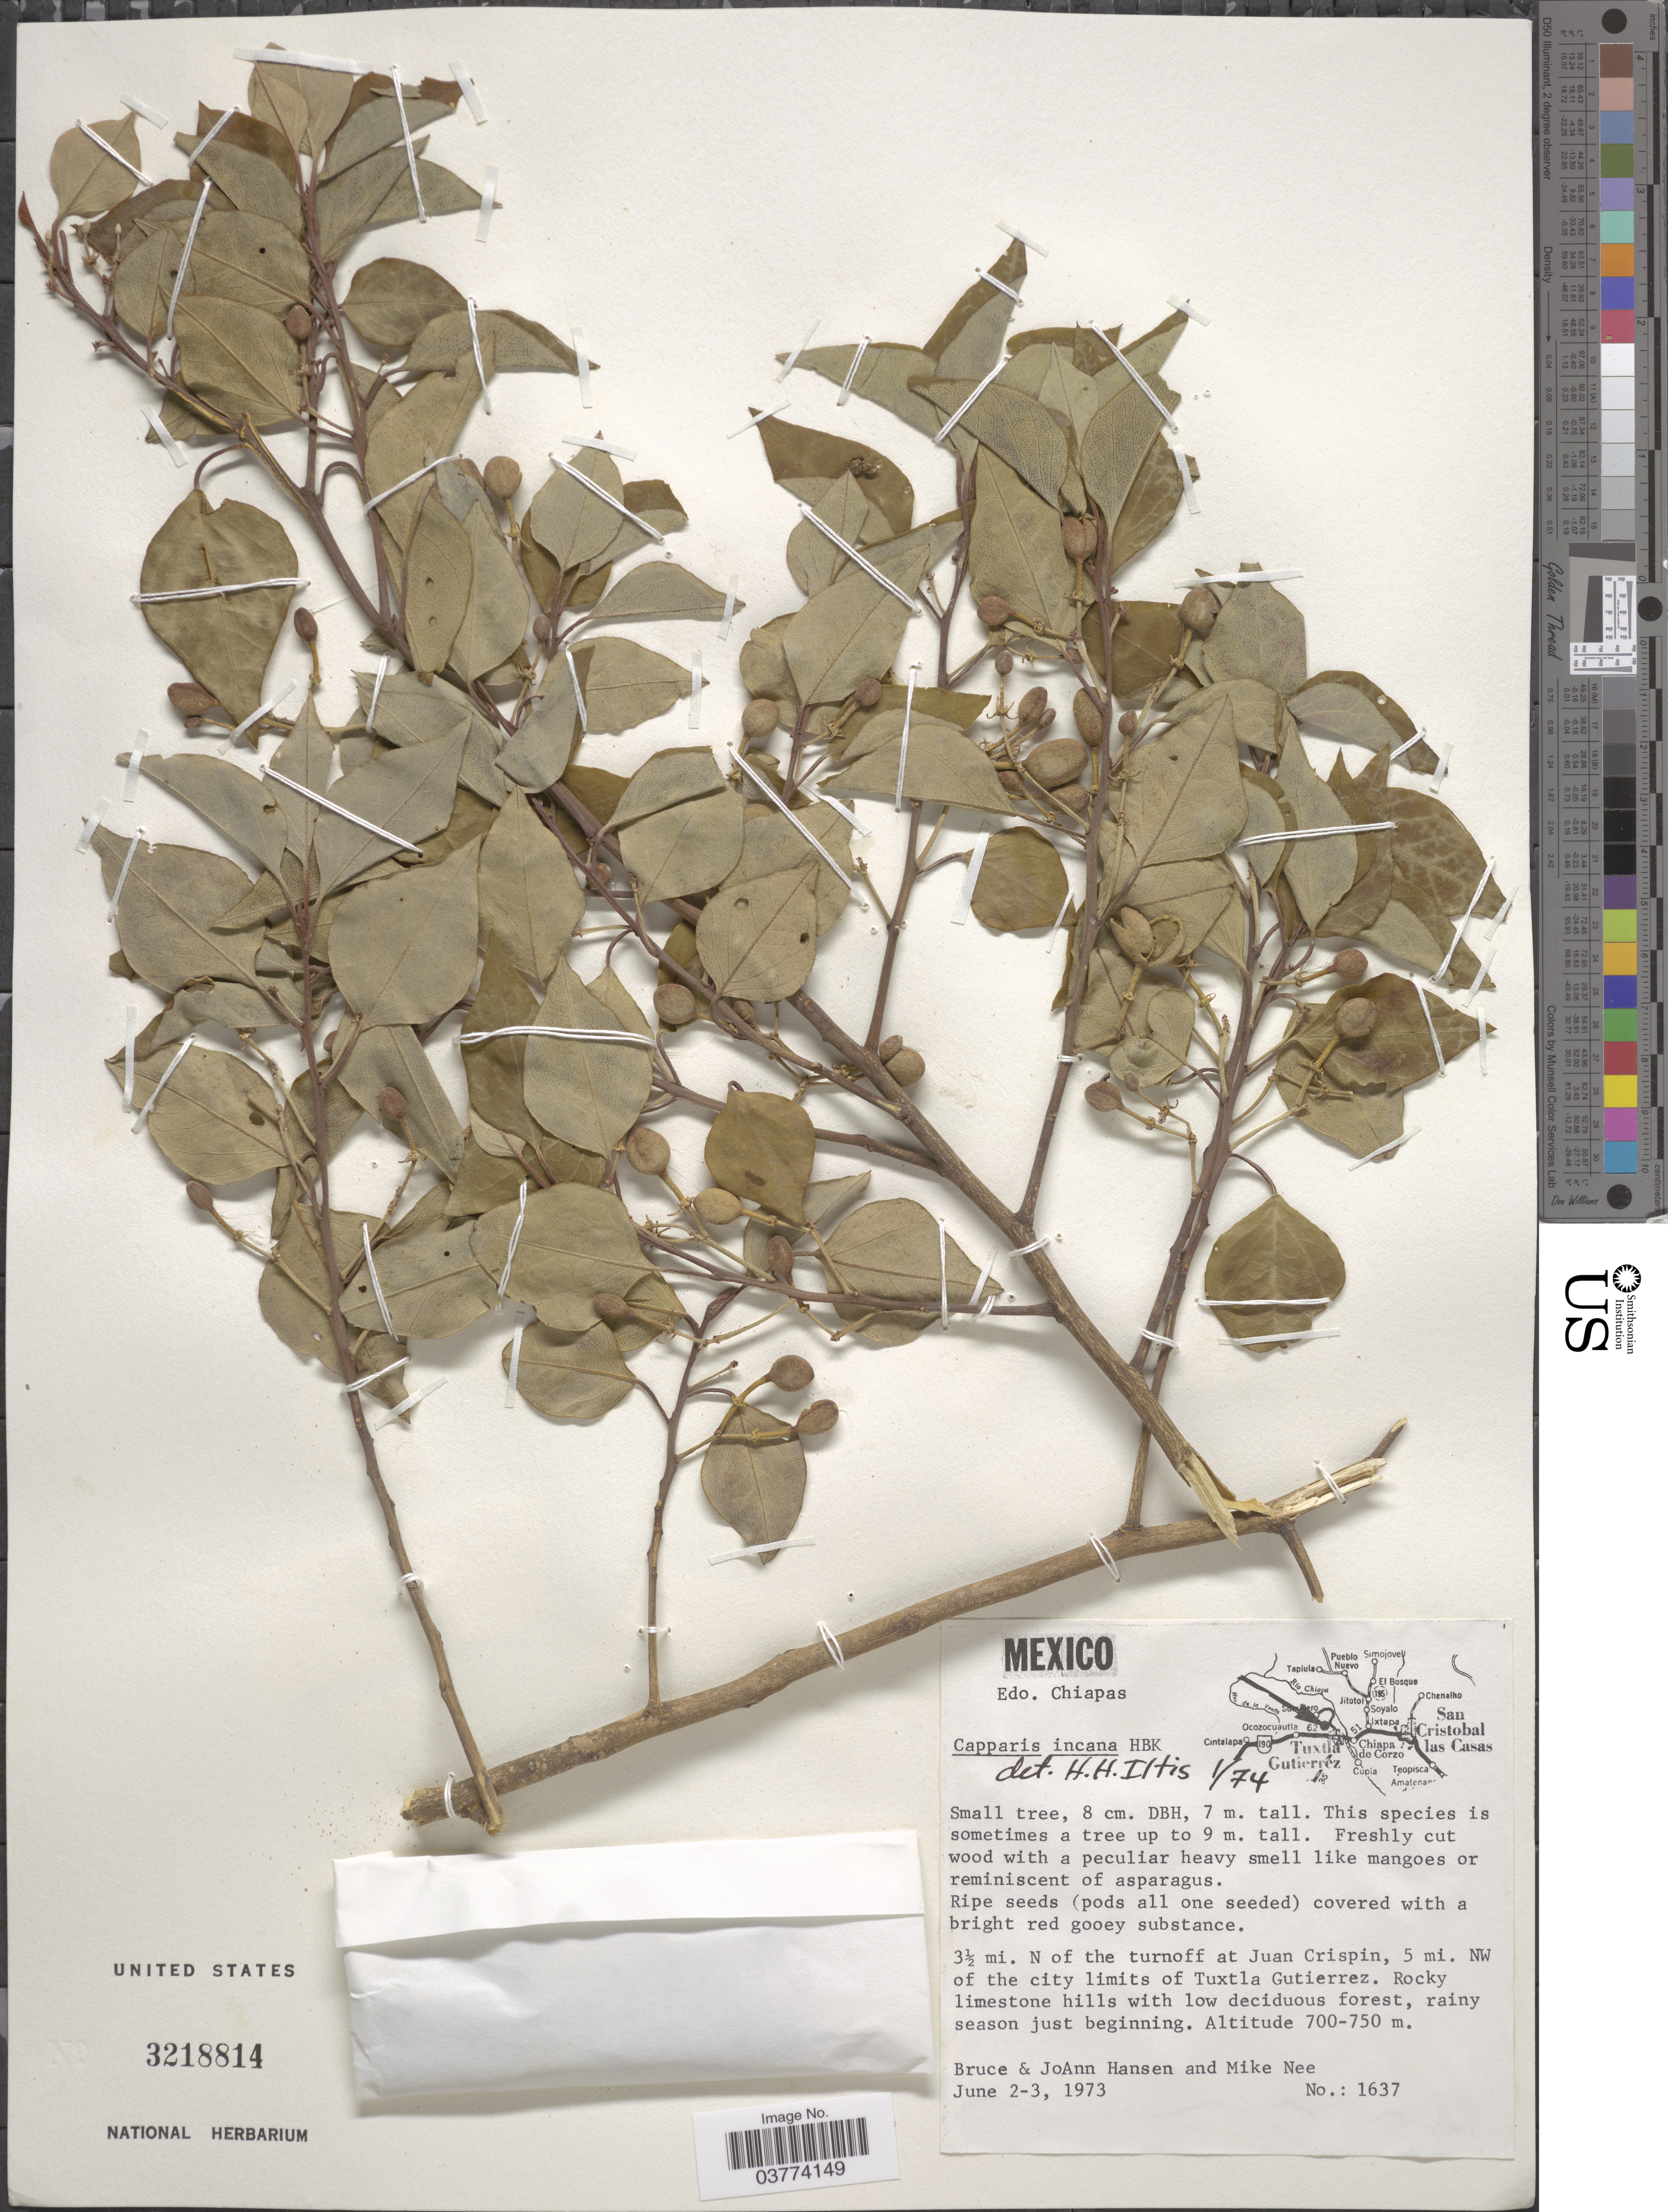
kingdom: Plantae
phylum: Tracheophyta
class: Magnoliopsida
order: Brassicales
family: Capparaceae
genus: Quadrella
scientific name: Quadrella incana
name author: (Kunth) Iltis & Cornejo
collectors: B. Hansen, J. Hansen & M. Nee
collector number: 1637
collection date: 1973-06-02/1973-06-03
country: Mexico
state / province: Chiapas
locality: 3½ mi. N of the turnoff at Juan Crispin, 5 mi. NW of the city limits of Tuxtla Gutierrez.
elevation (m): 700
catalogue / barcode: US 3218814